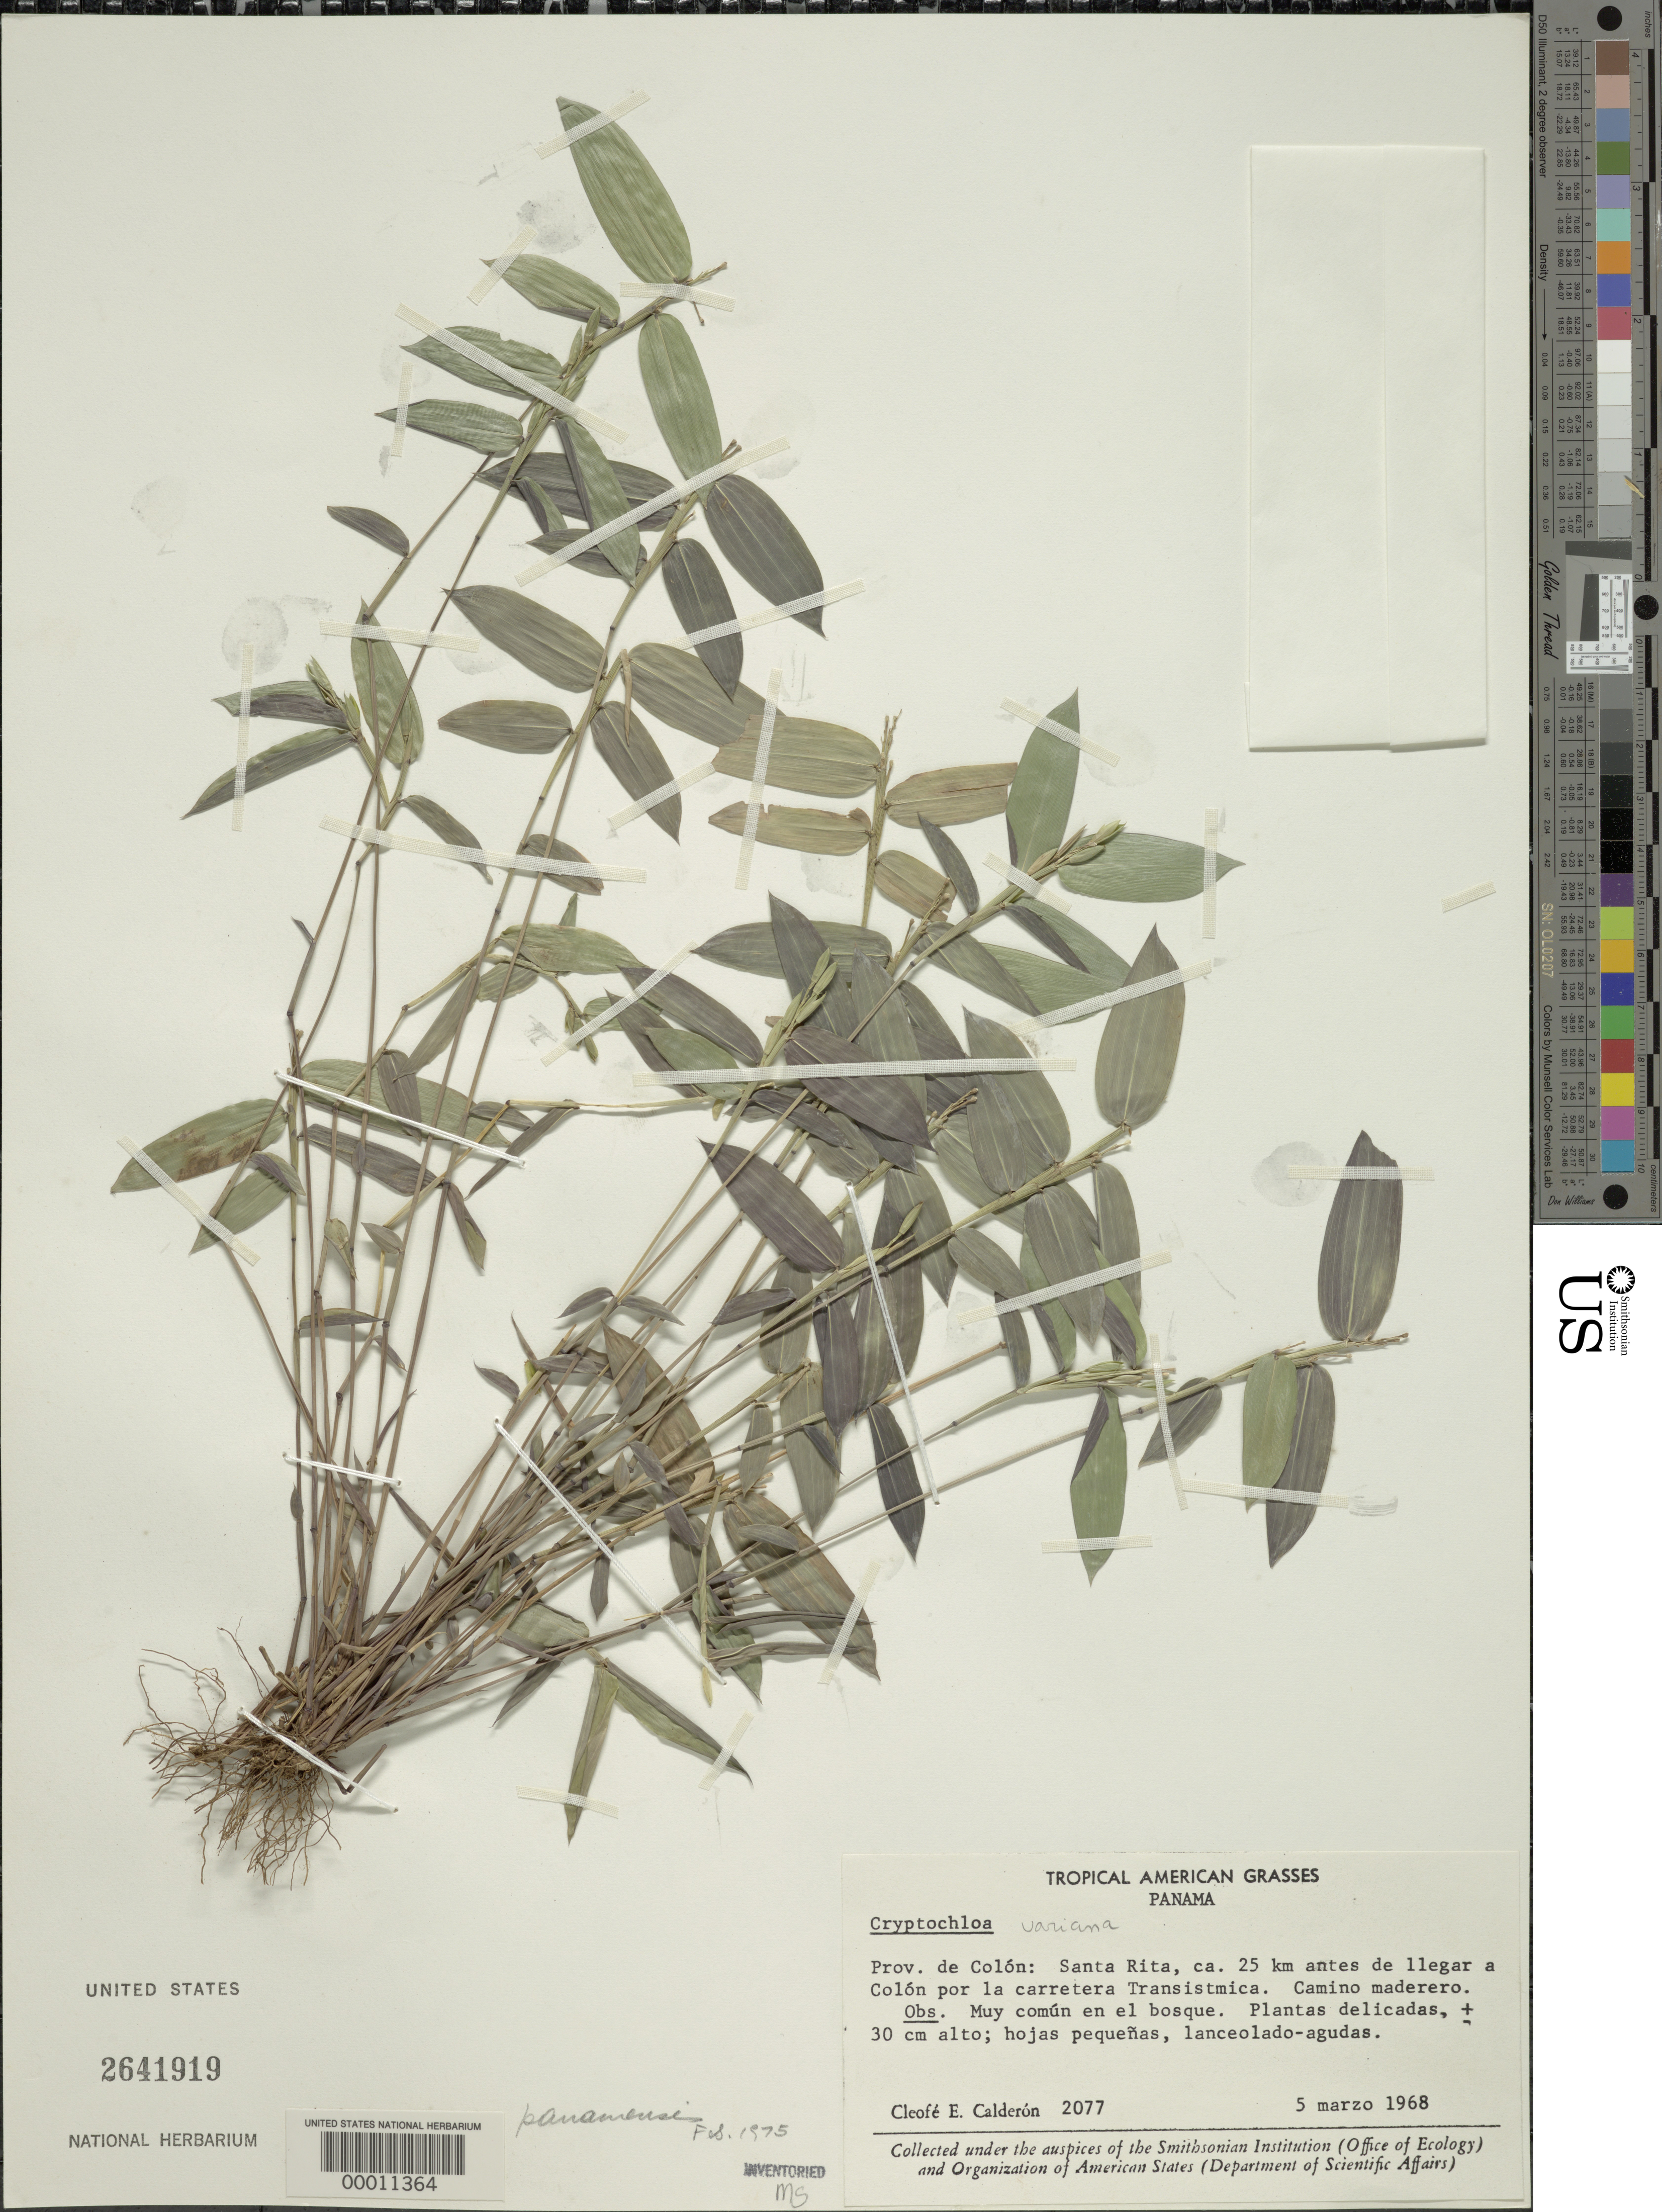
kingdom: Plantae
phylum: Tracheophyta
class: Liliopsida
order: Poales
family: Poaceae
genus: Cryptochloa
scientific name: Cryptochloa variana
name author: Swallen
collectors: C. E. Calderón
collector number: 2077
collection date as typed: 05 Mar 1968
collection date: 1968-03-05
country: Panama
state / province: Colón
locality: Santa Rita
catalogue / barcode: US 2641919